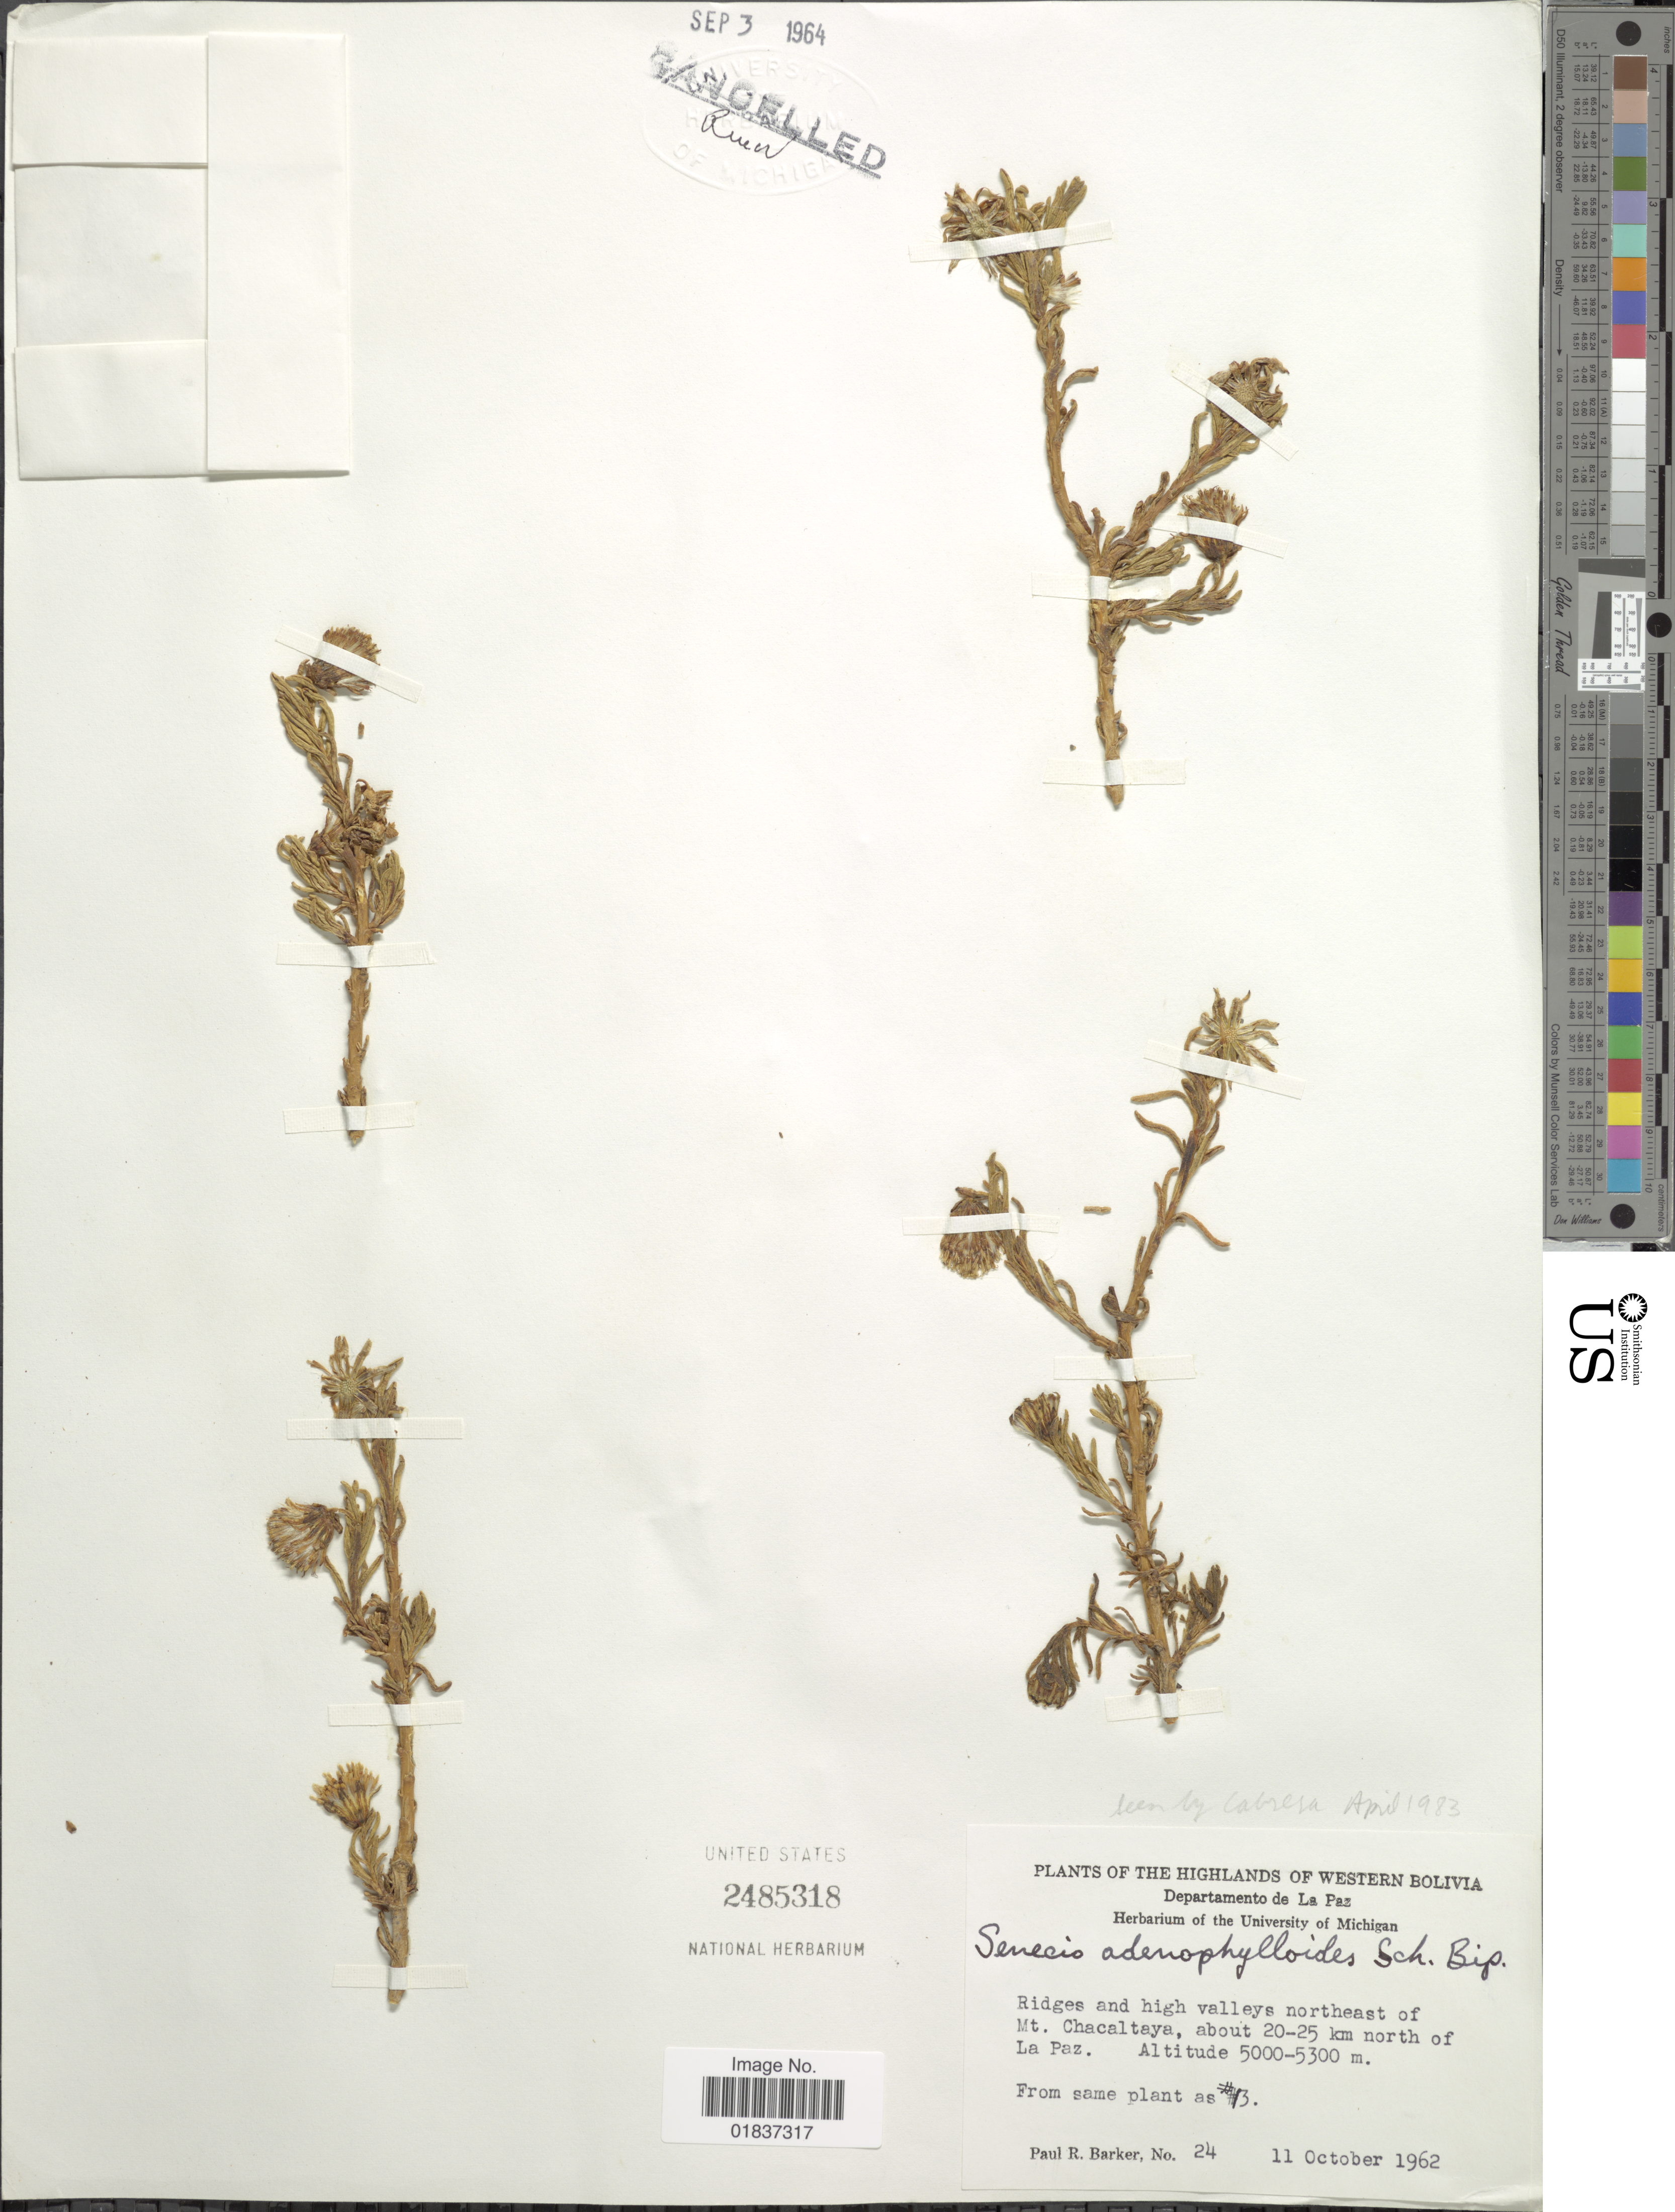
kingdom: Plantae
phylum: Tracheophyta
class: Magnoliopsida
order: Asterales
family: Asteraceae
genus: Senecio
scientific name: Senecio rufescens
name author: DC.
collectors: P. R. Barker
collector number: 24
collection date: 1962-10-11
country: Bolivia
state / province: La Paz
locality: Departamento de La Paz. Ridges and high valleys northeast of Mt. Chacaltaya, about 20-25 km north of La Paz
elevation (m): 5000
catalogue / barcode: US 2485318